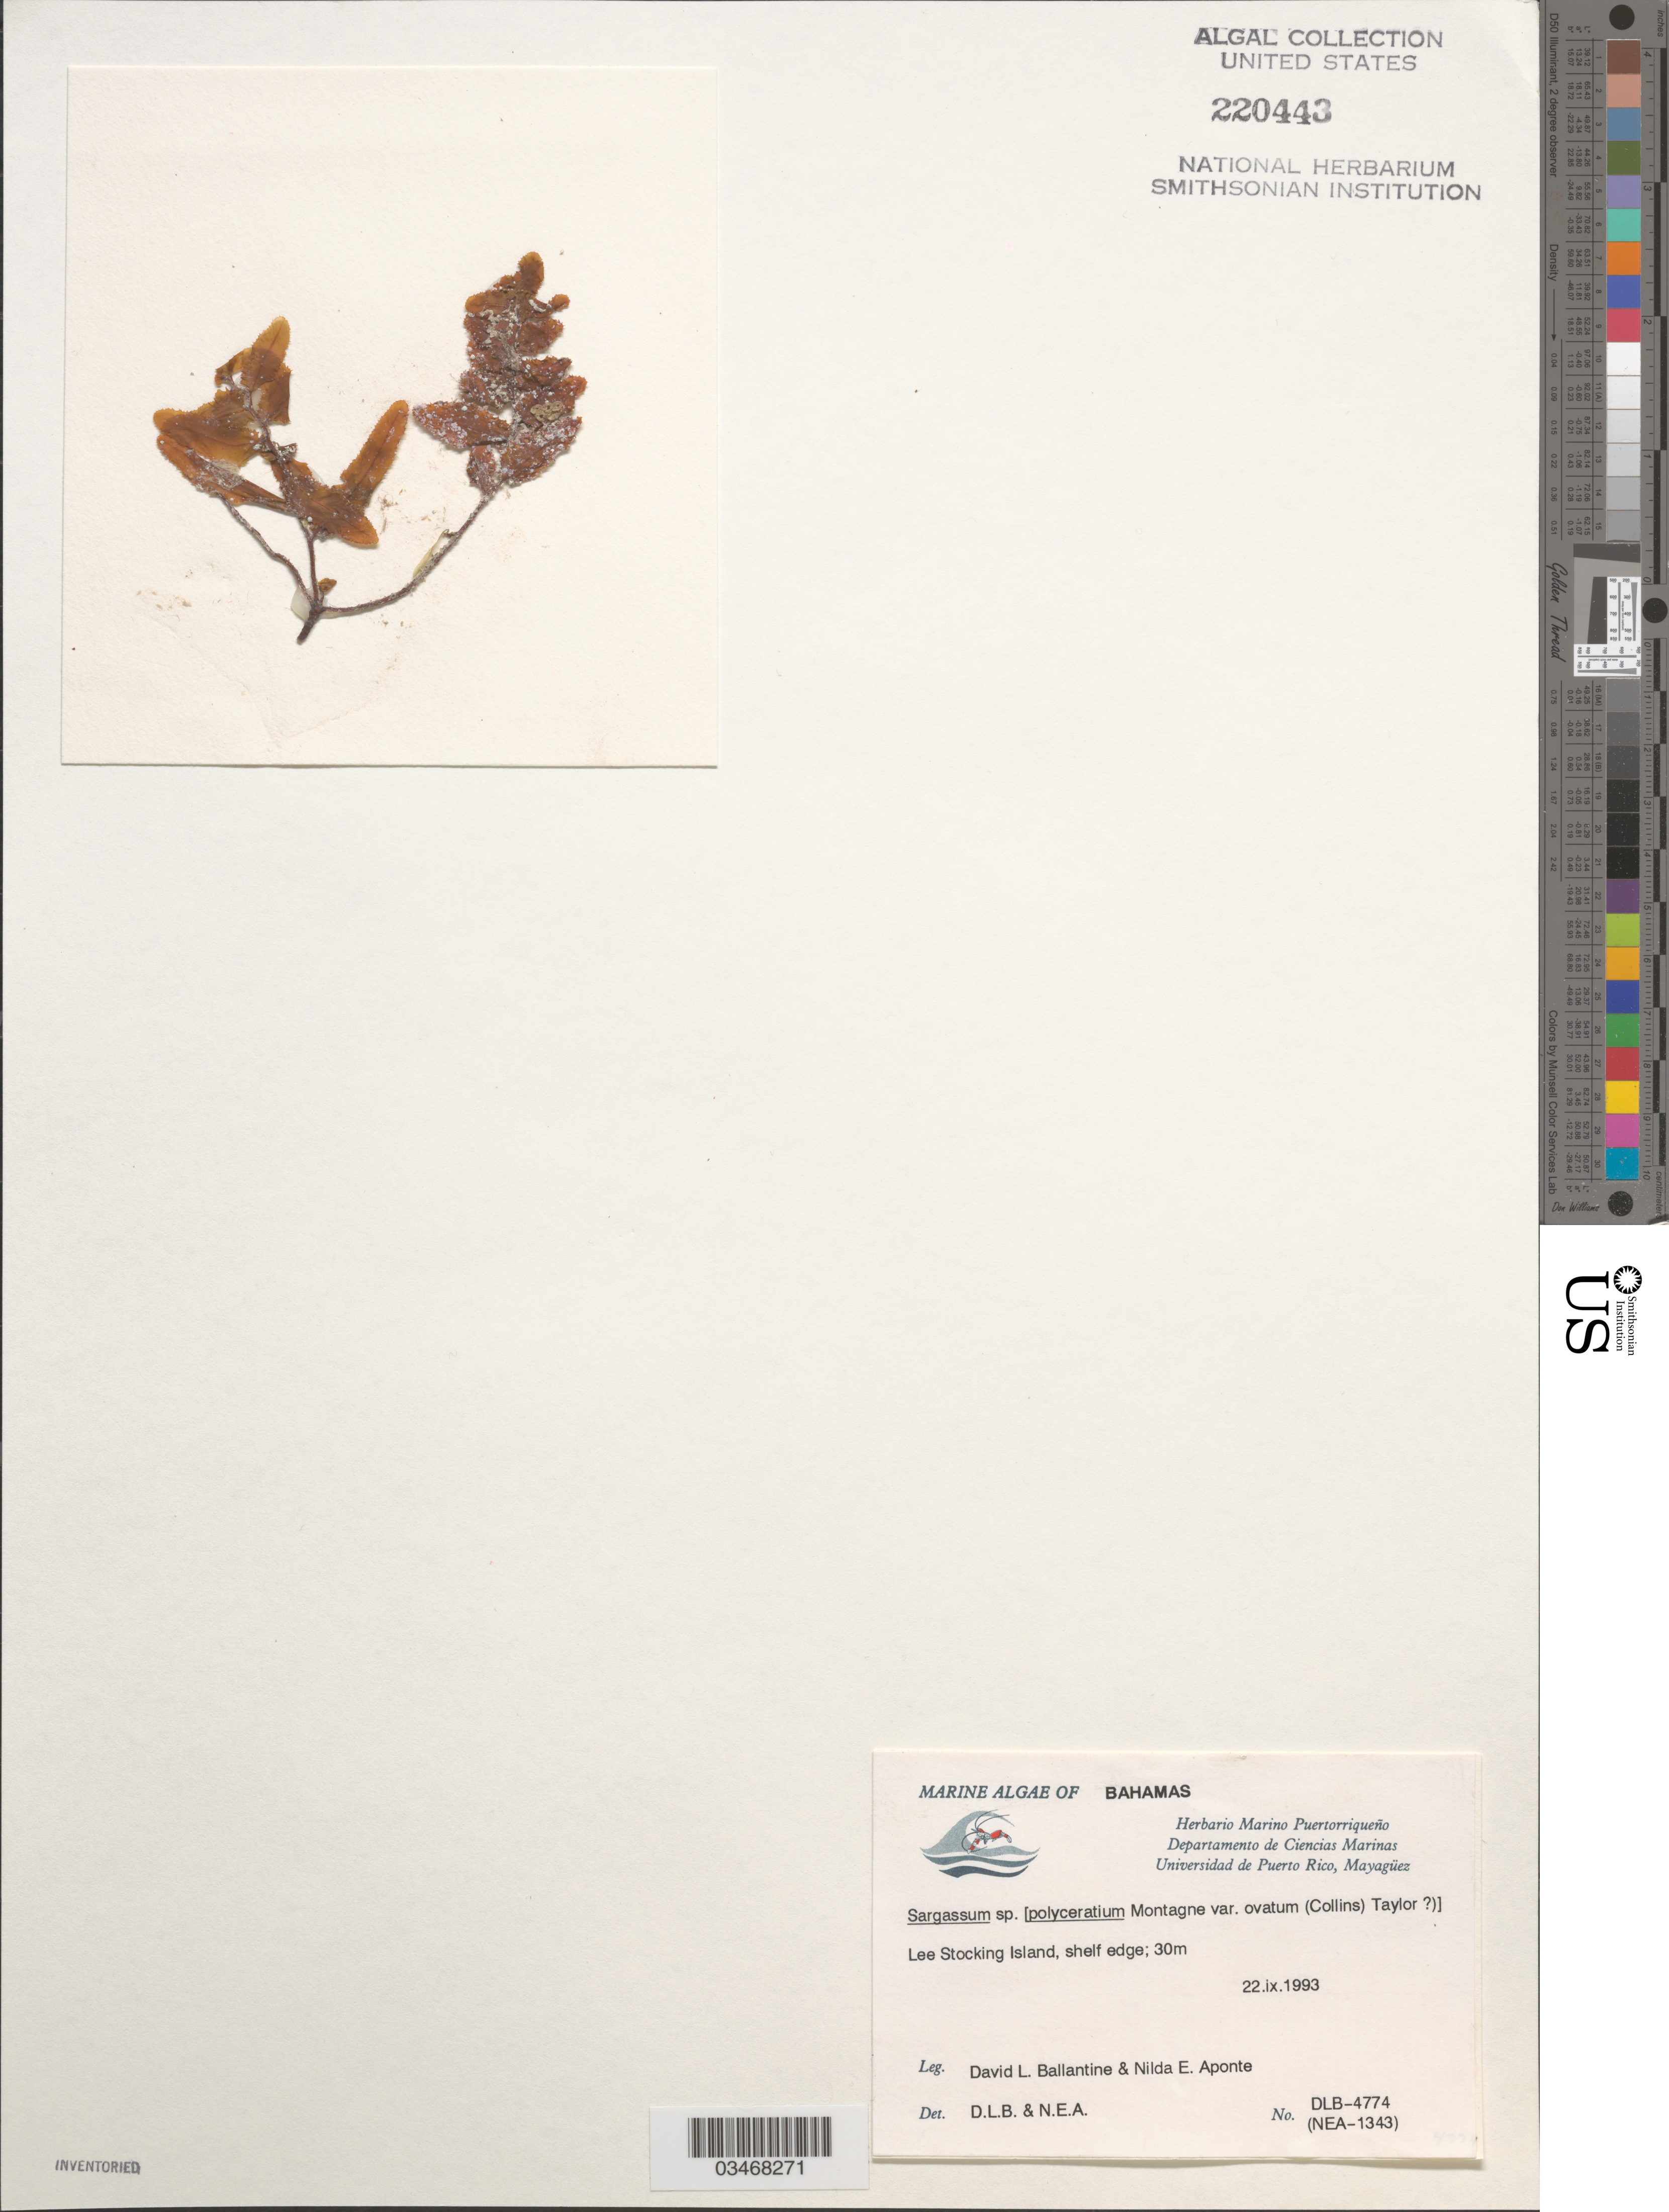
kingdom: Chromista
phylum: Ochrophyta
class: Phaeophyceae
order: Fucales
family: Sargassaceae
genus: Sargassum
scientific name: Sargassum polyceratium var. ovatum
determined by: Ballantine, D. L.; Aponte, N. E.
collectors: D.L. Ballantine & N. E. Aponte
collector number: DLB 4774, NEA 1343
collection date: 1993-09-22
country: Bahamas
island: Lee Stocking Island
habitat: Shelf edge.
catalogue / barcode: US 220443